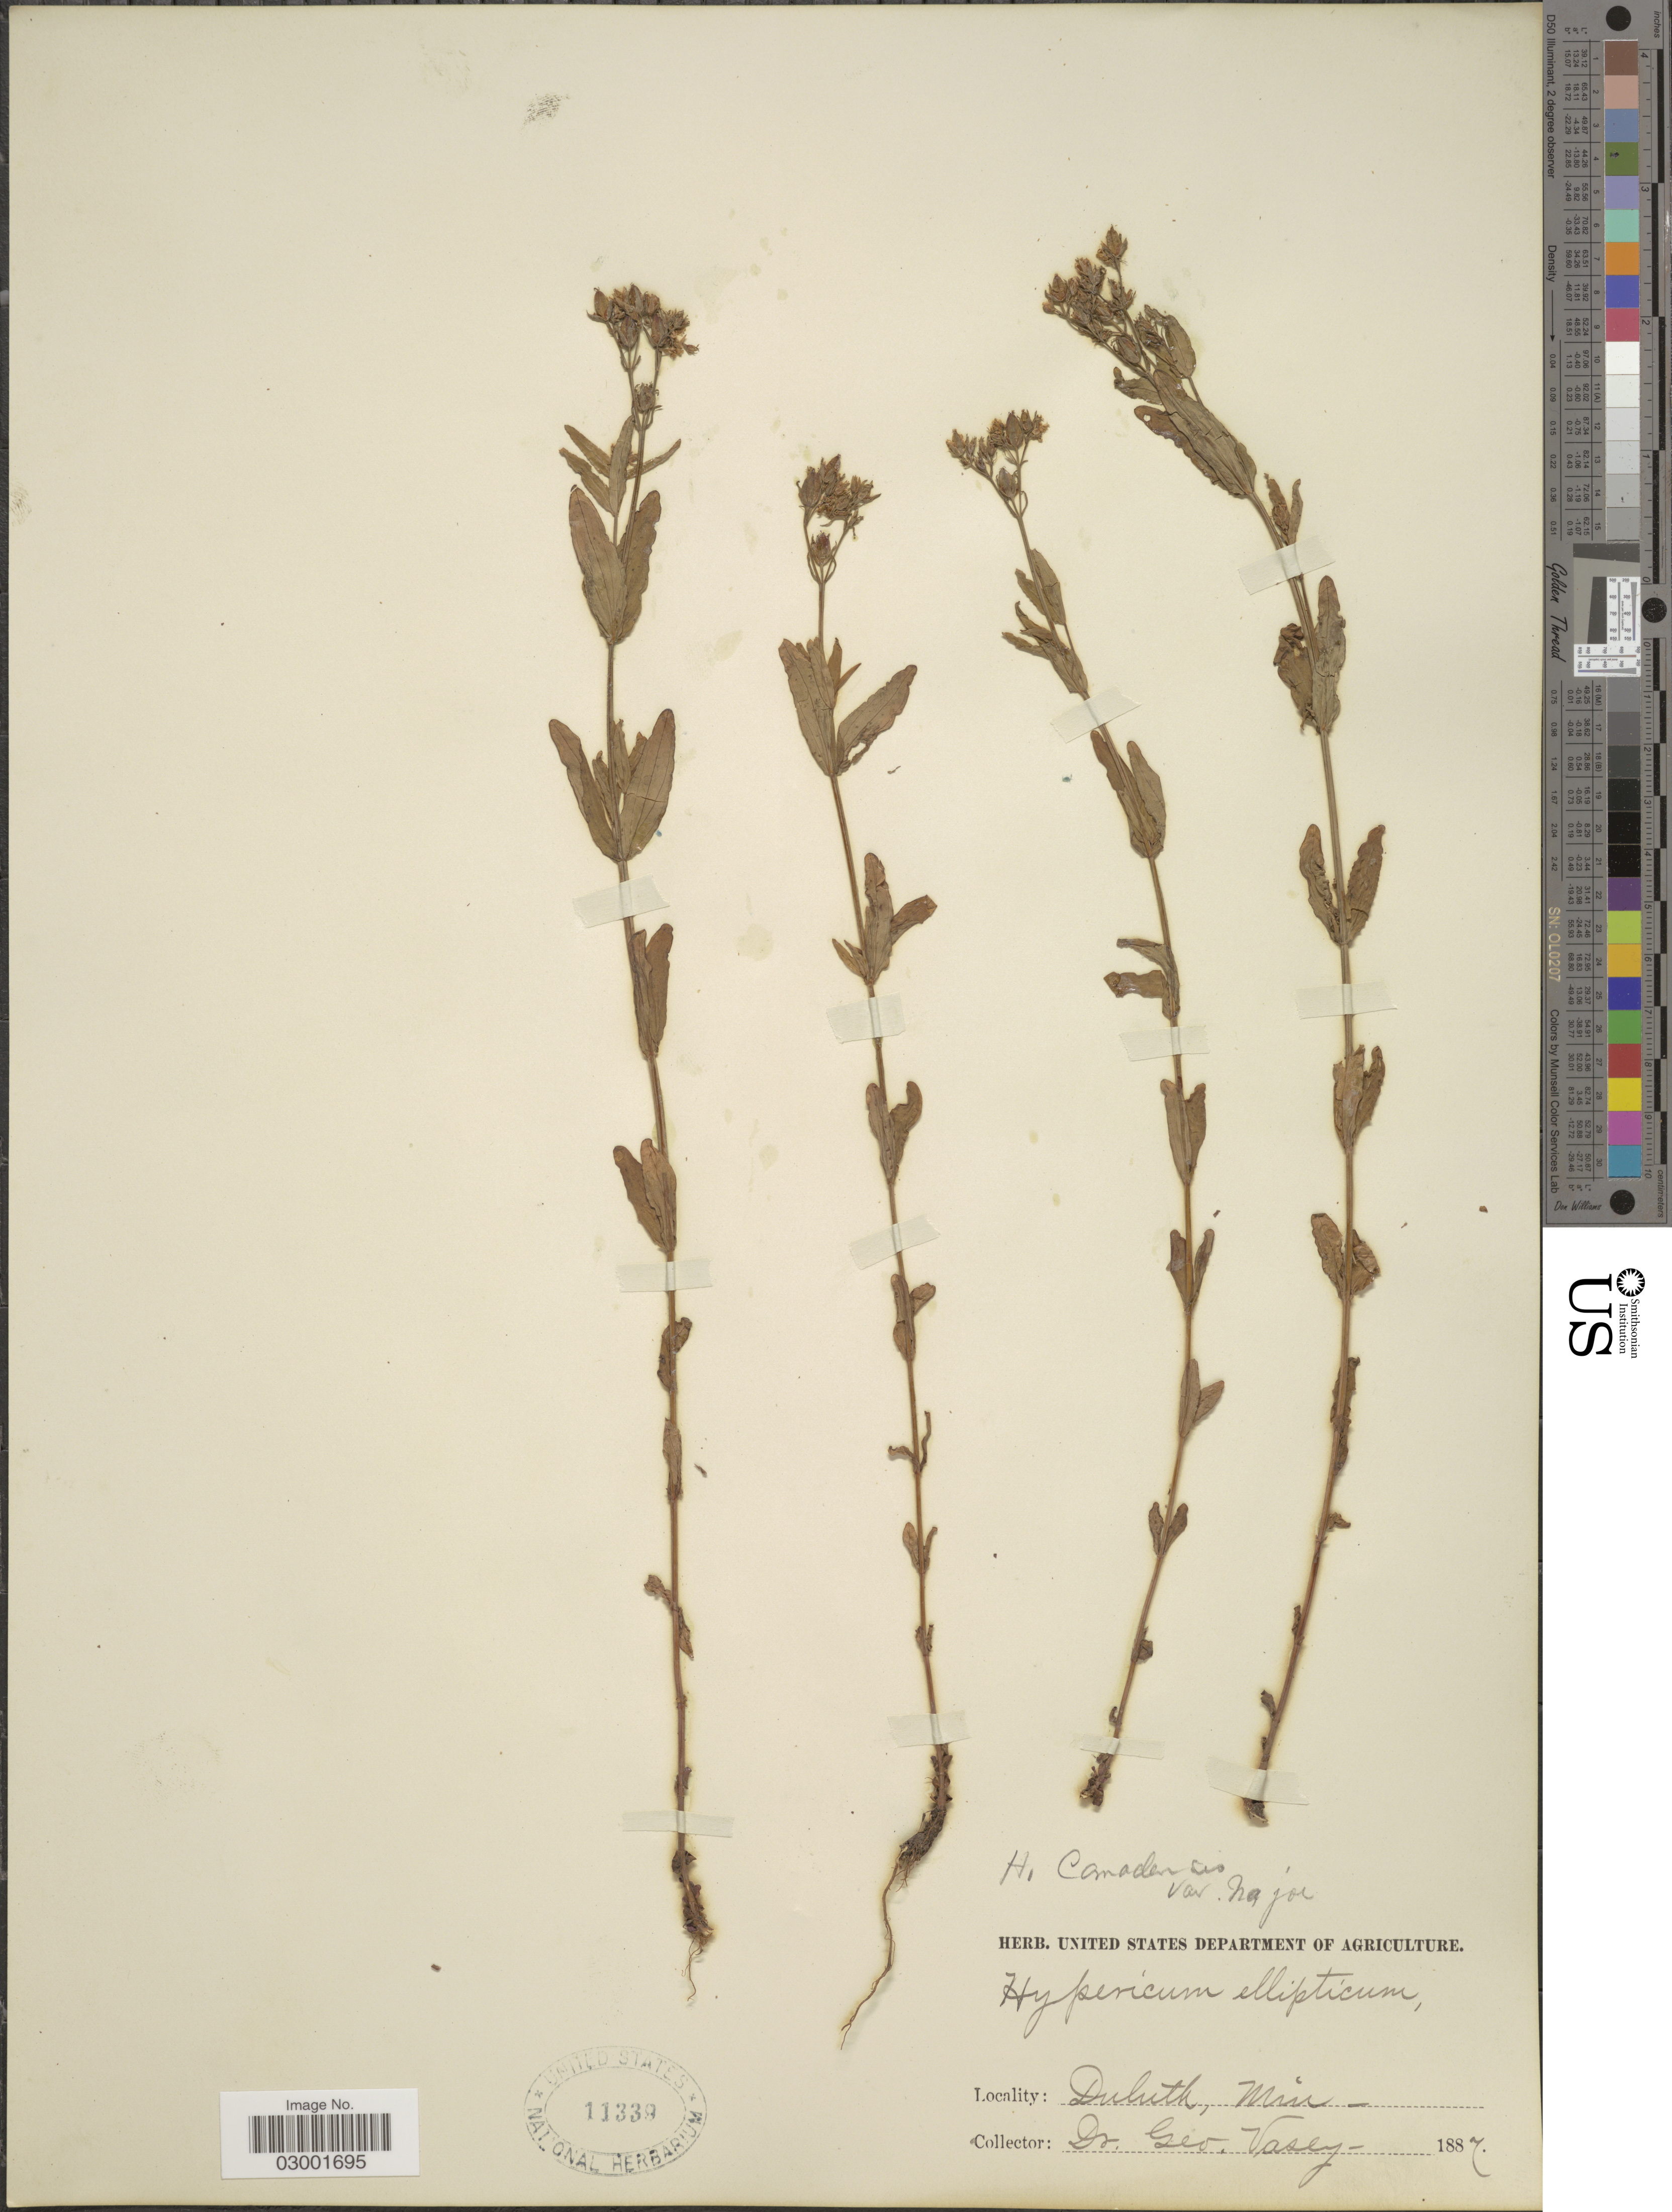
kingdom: Plantae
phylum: Tracheophyta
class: Magnoliopsida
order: Malpighiales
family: Hypericaceae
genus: Hypericum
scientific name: Hypericum majus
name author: (A. Gray) Britton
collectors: G. Vasey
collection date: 1887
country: United States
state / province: Minnesota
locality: Duluth, Min.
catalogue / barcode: US 11339